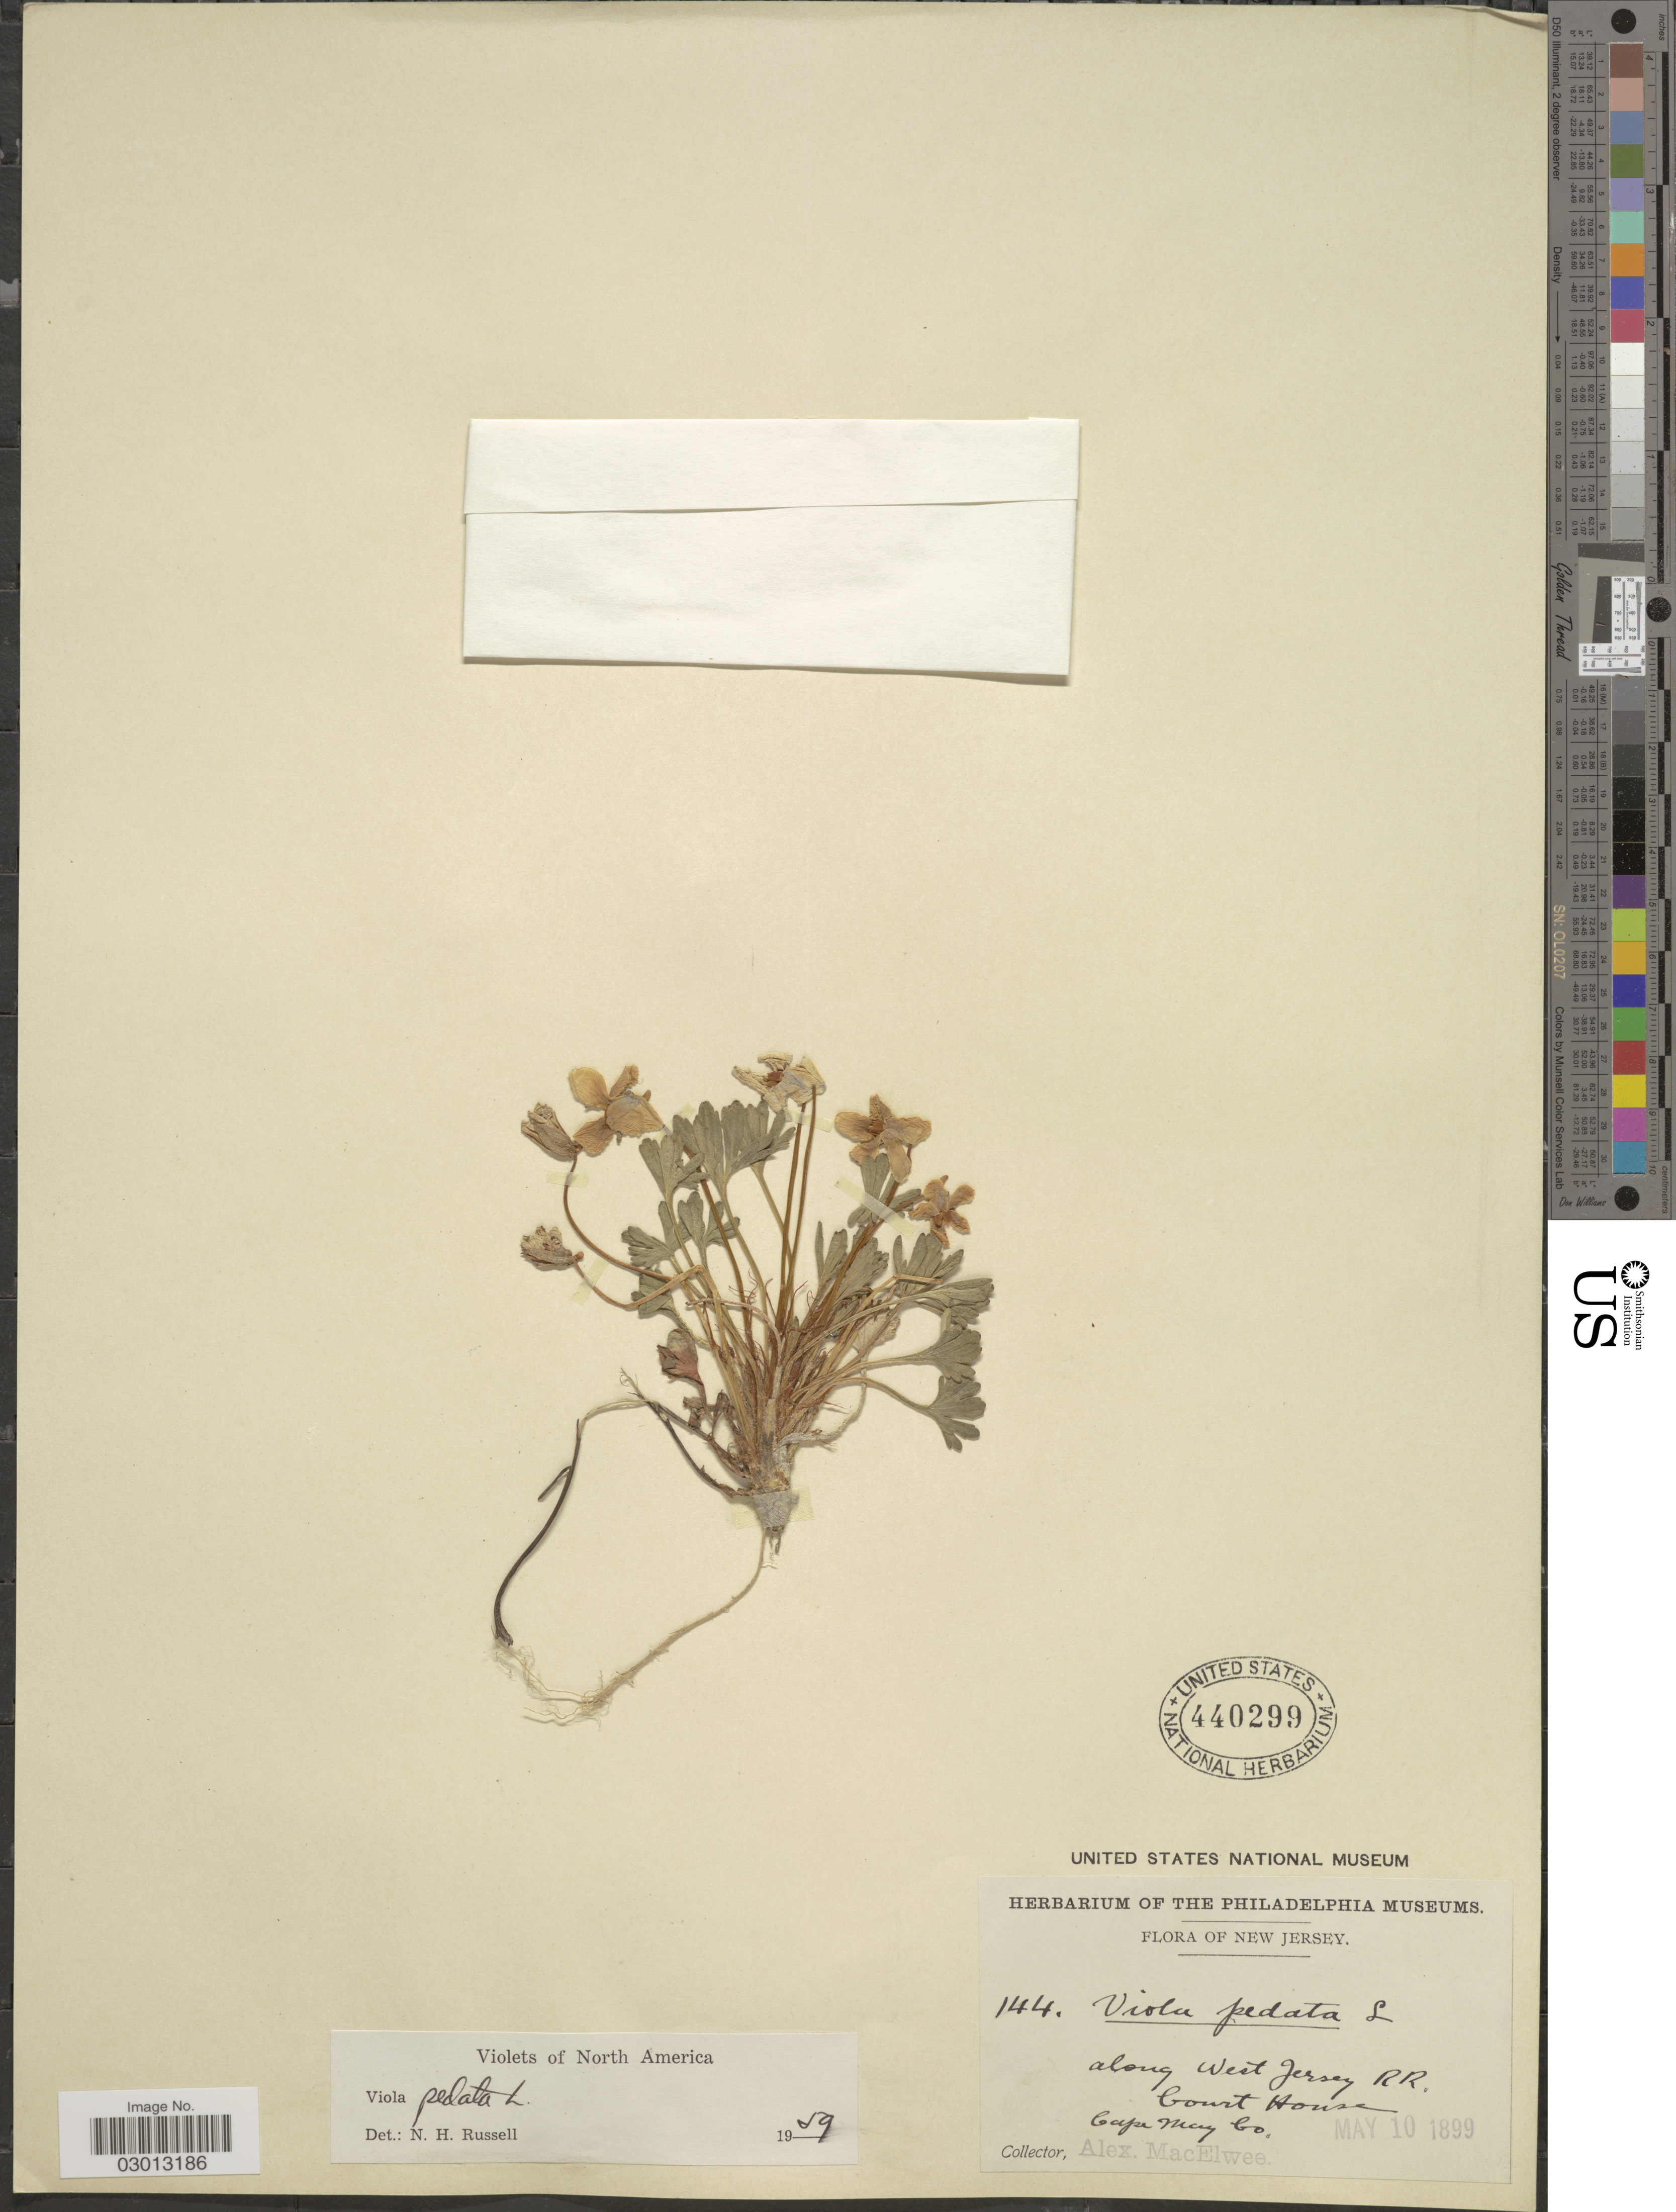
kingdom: Plantae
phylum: Tracheophyta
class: Magnoliopsida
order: Malpighiales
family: Violaceae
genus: Viola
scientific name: Viola pedata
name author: L.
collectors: A. MacElwee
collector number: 144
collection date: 1899-05-10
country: United States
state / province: New Jersey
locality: Along West Jersey RR. Court House. Cape May Co.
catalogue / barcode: US 440299